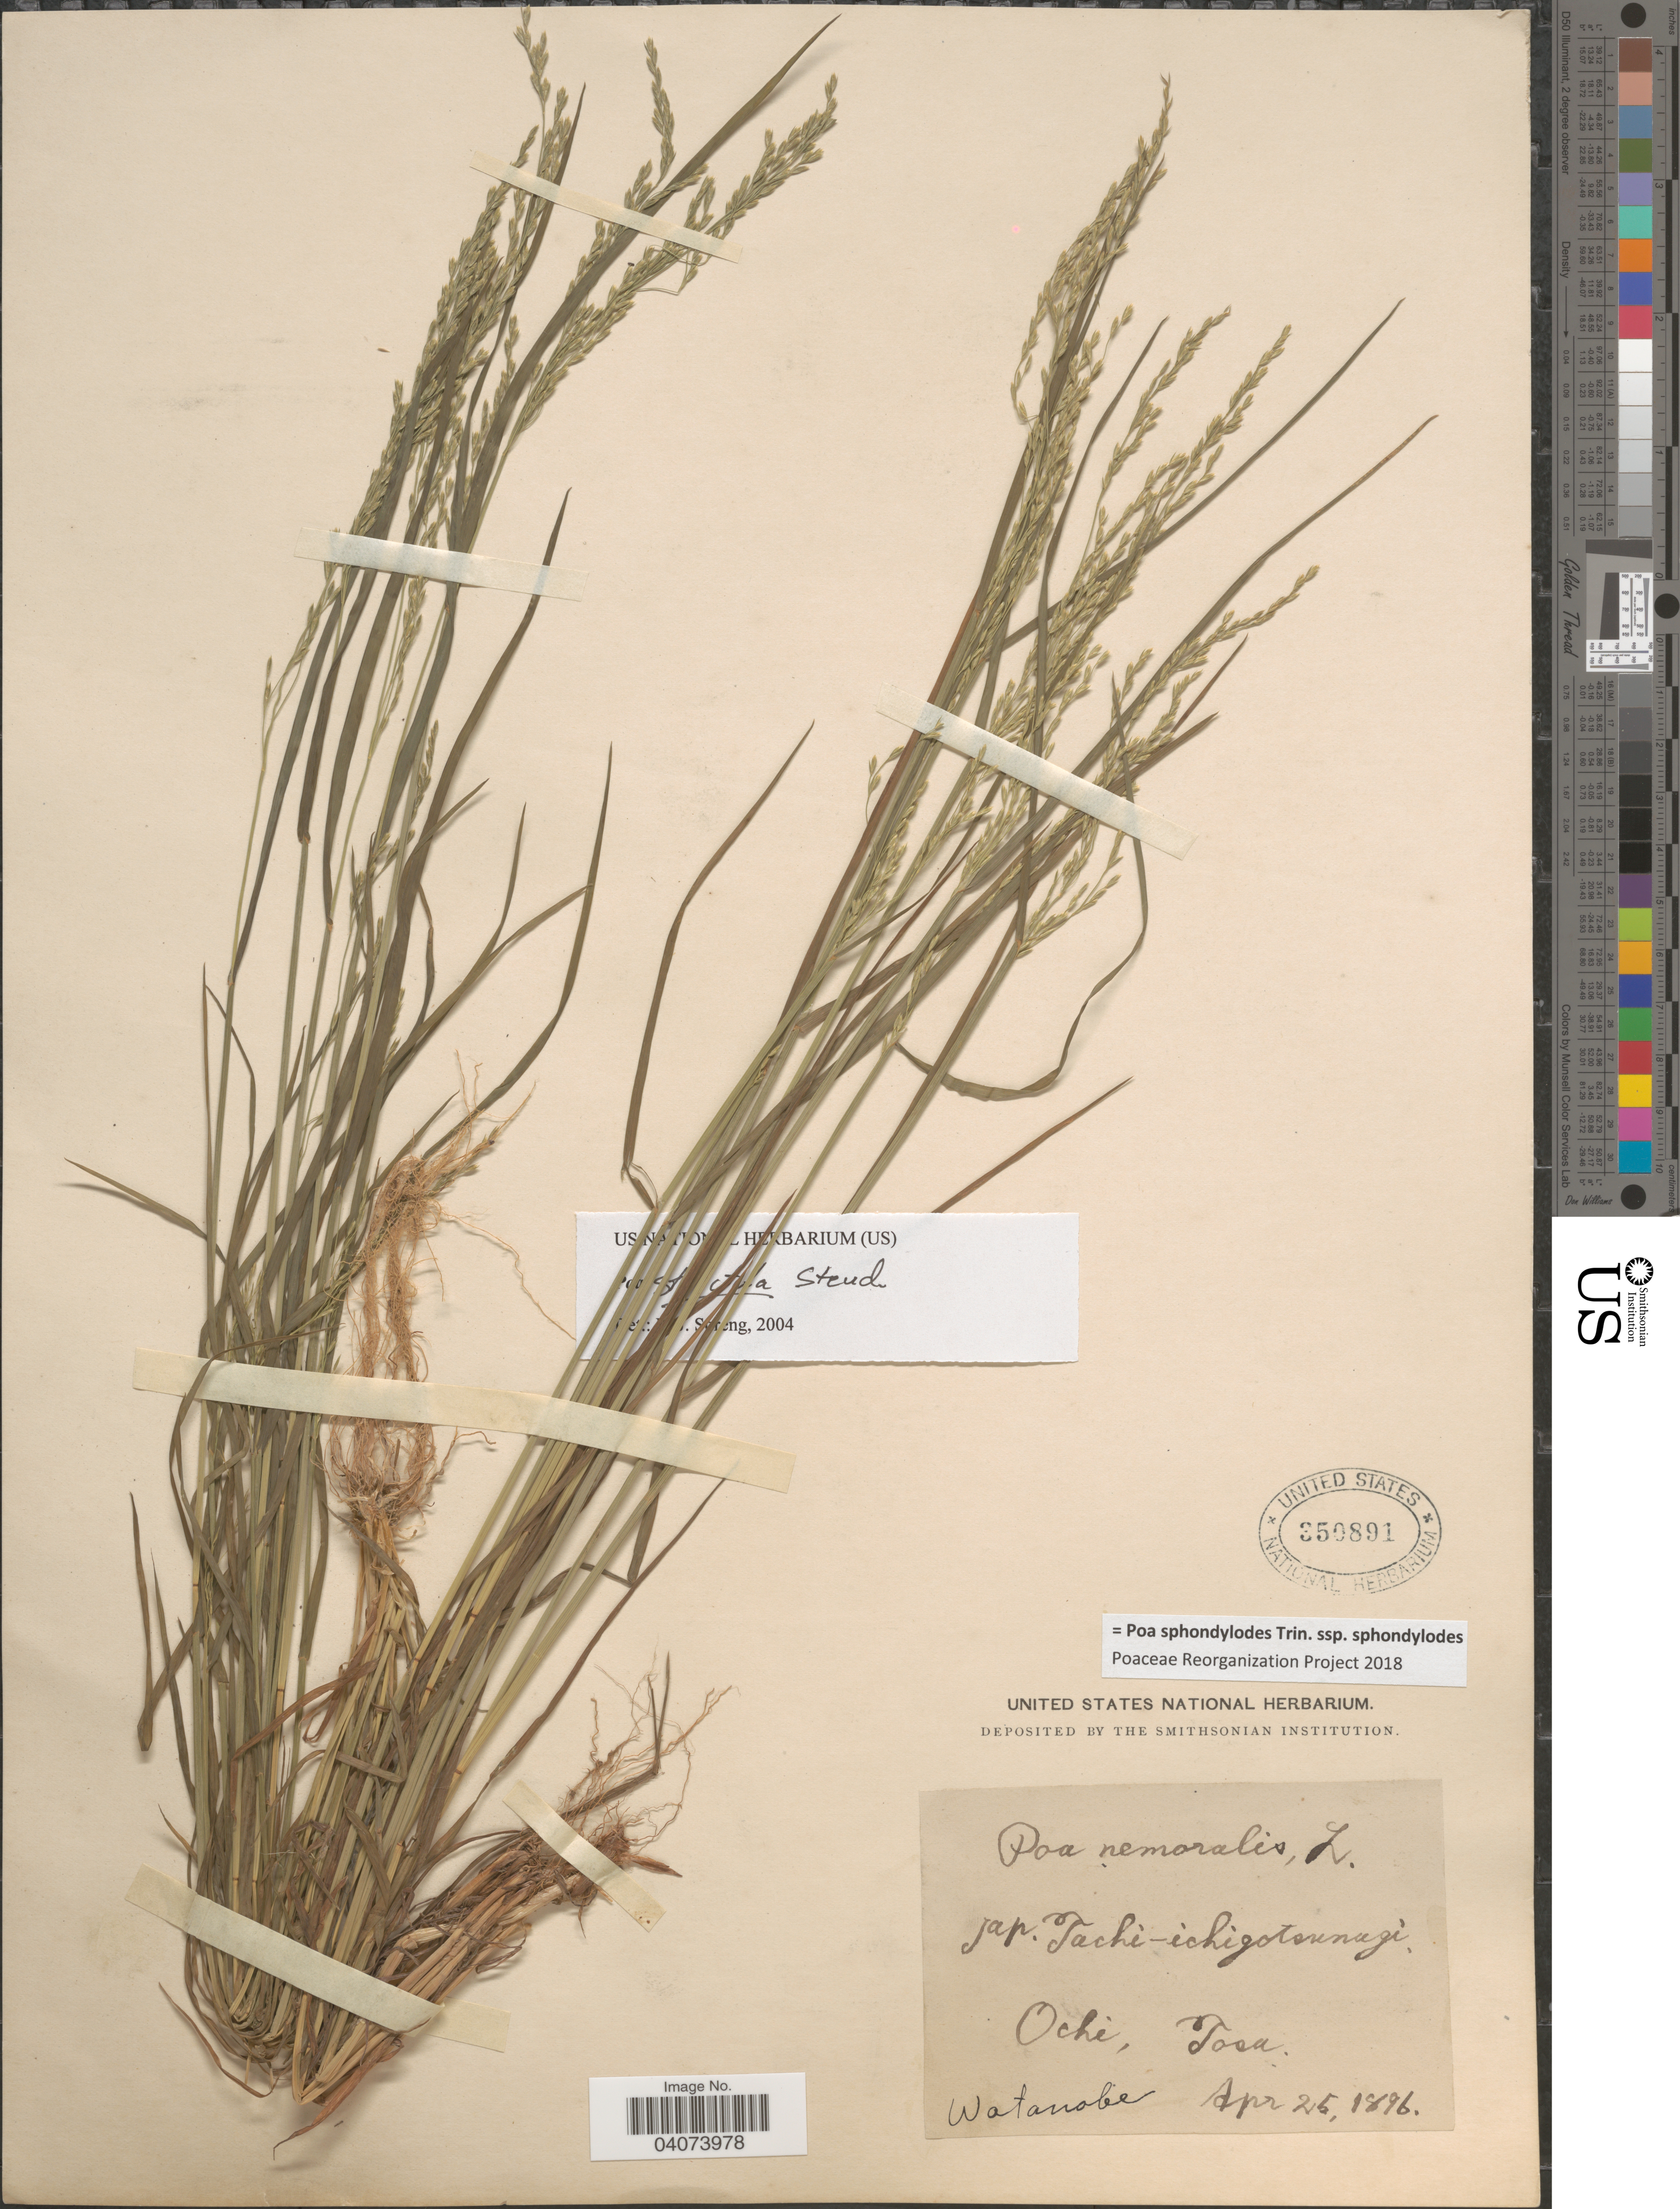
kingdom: Plantae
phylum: Tracheophyta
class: Liliopsida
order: Poales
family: Poaceae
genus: Poa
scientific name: Poa sphondylodes subsp. sphondylodes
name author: Trin.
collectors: -. Watanabe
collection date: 1896-04-25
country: Japan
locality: Ochi, Tosa.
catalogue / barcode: US 350891